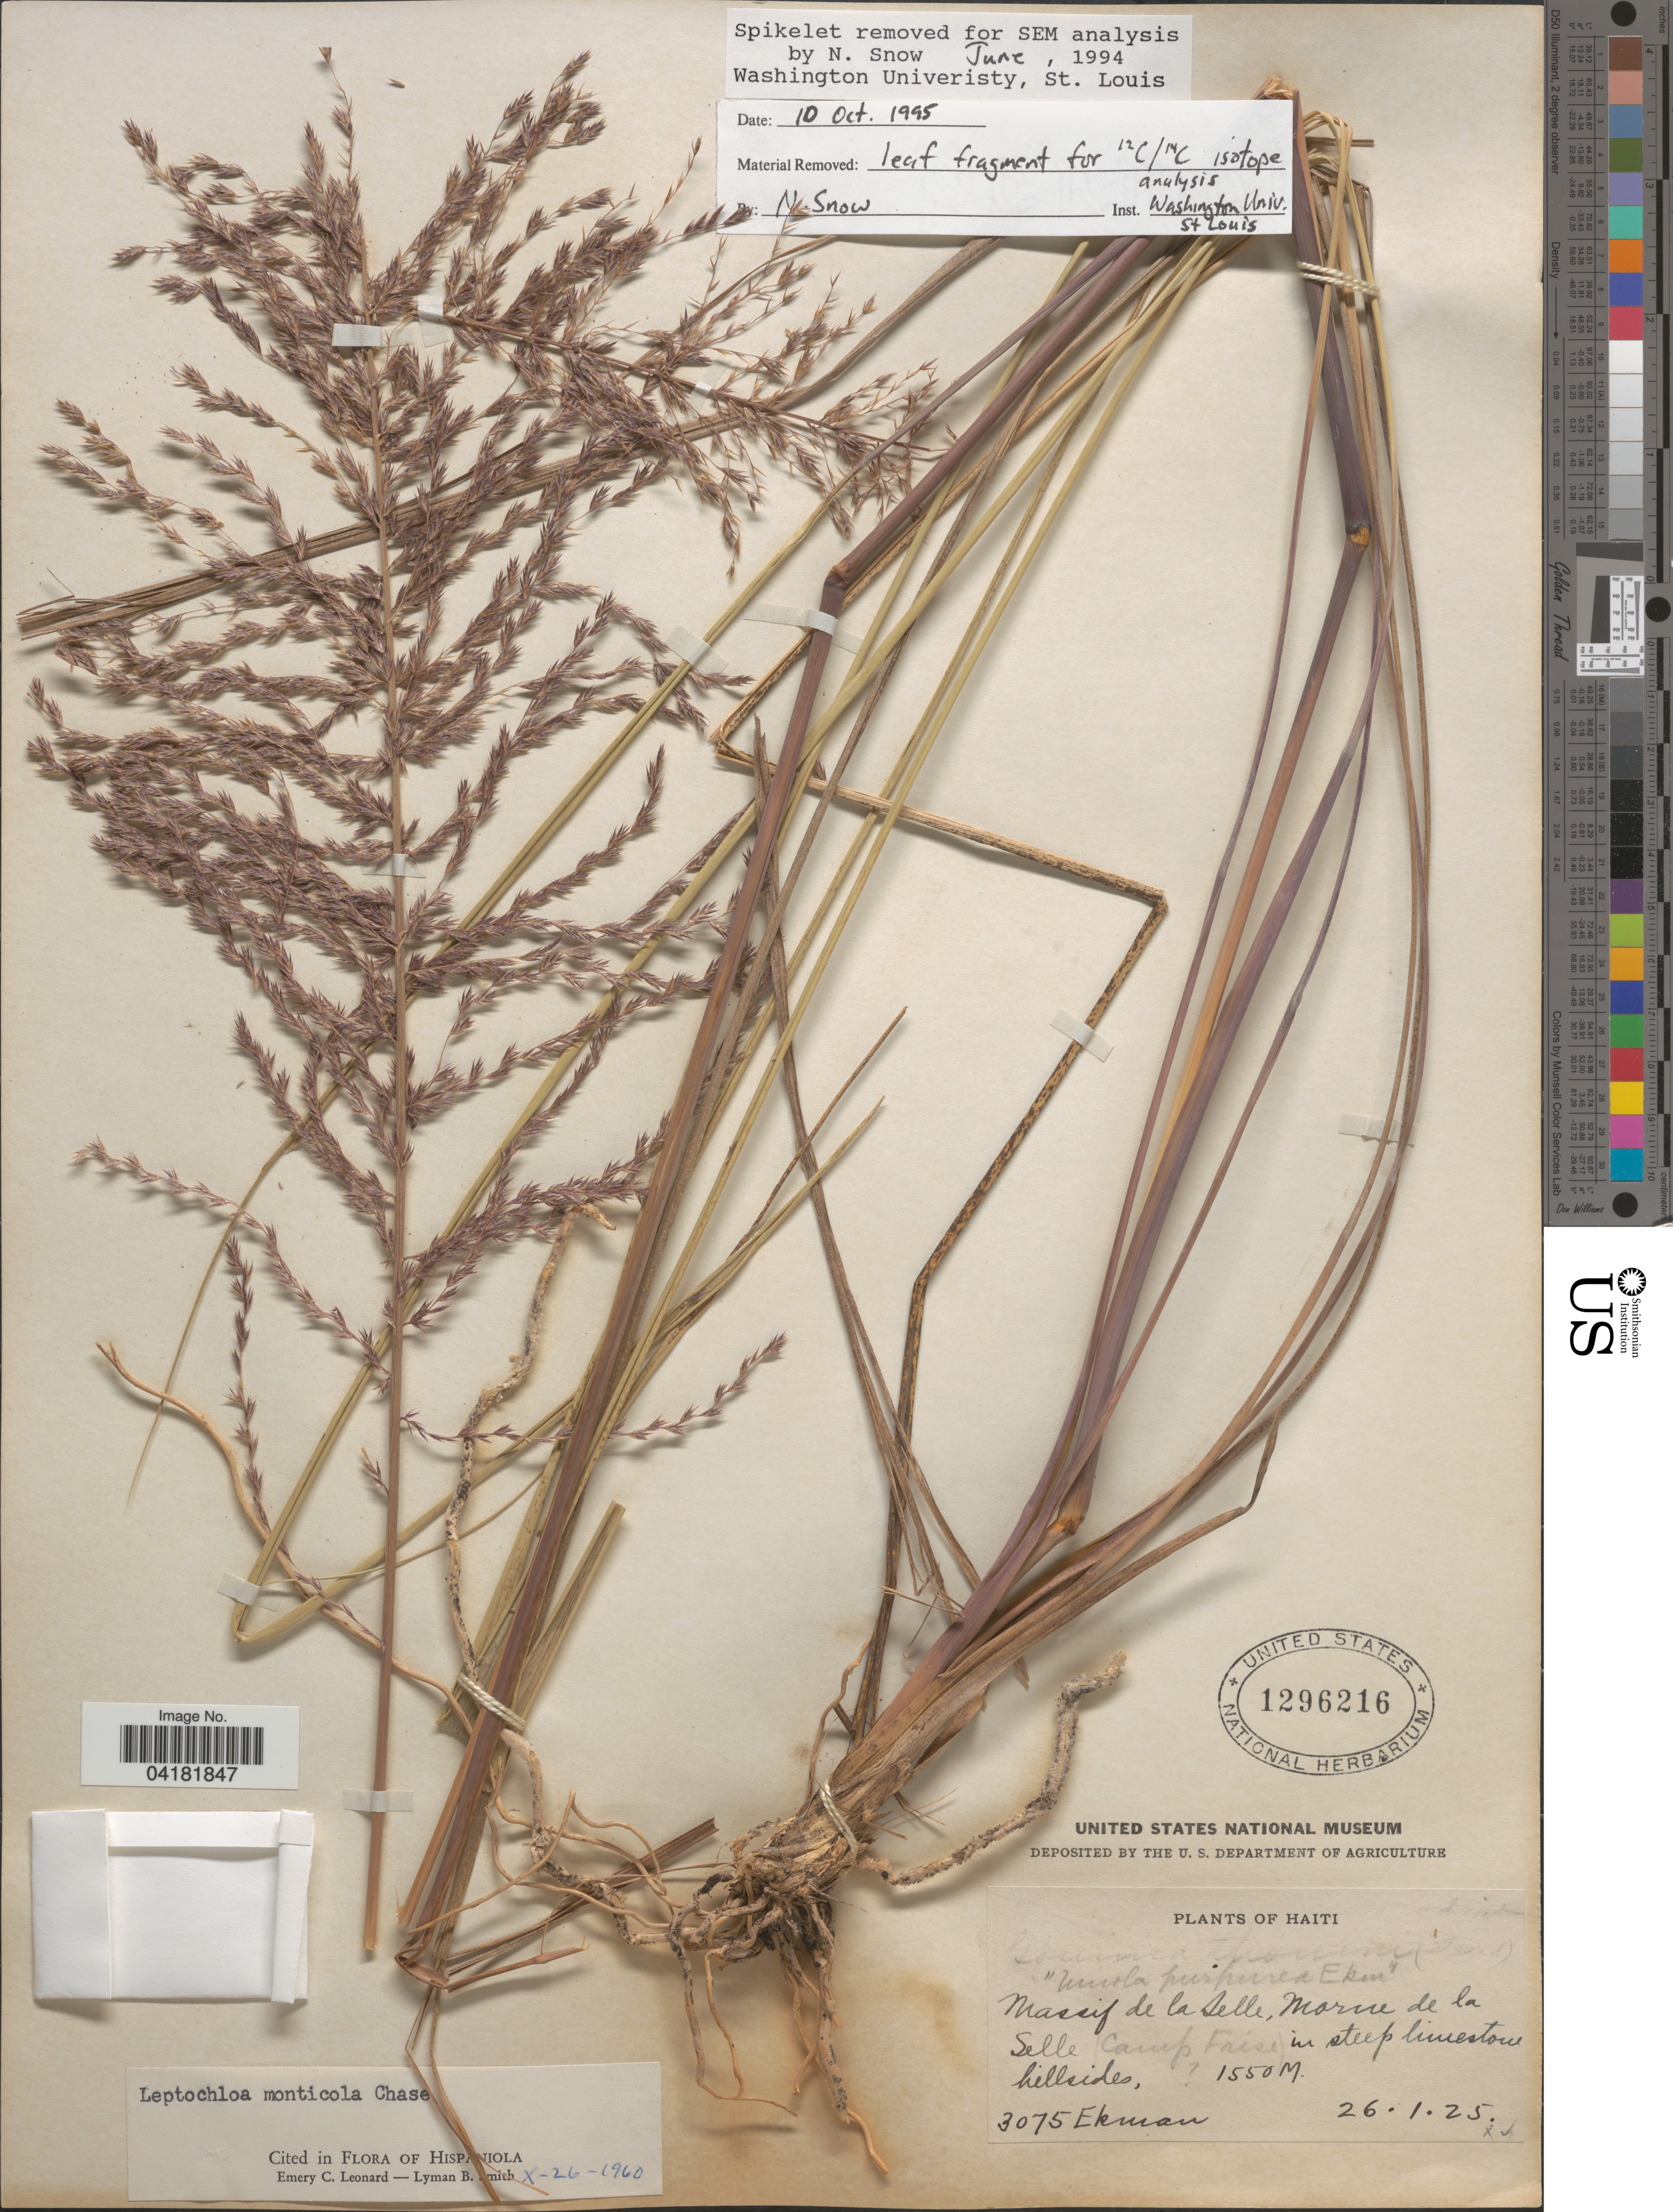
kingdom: Plantae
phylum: Tracheophyta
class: Liliopsida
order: Poales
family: Poaceae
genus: Leptochloa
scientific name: Leptochloa monticola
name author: Chase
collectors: -. Ekman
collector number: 3075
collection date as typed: Transcribed d/m/y: 26/1/25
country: Haiti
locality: Massif de la Selle, Morne de la Selle (Camp Frise) in steep limestone hillsides.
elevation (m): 1550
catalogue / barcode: US 1296216